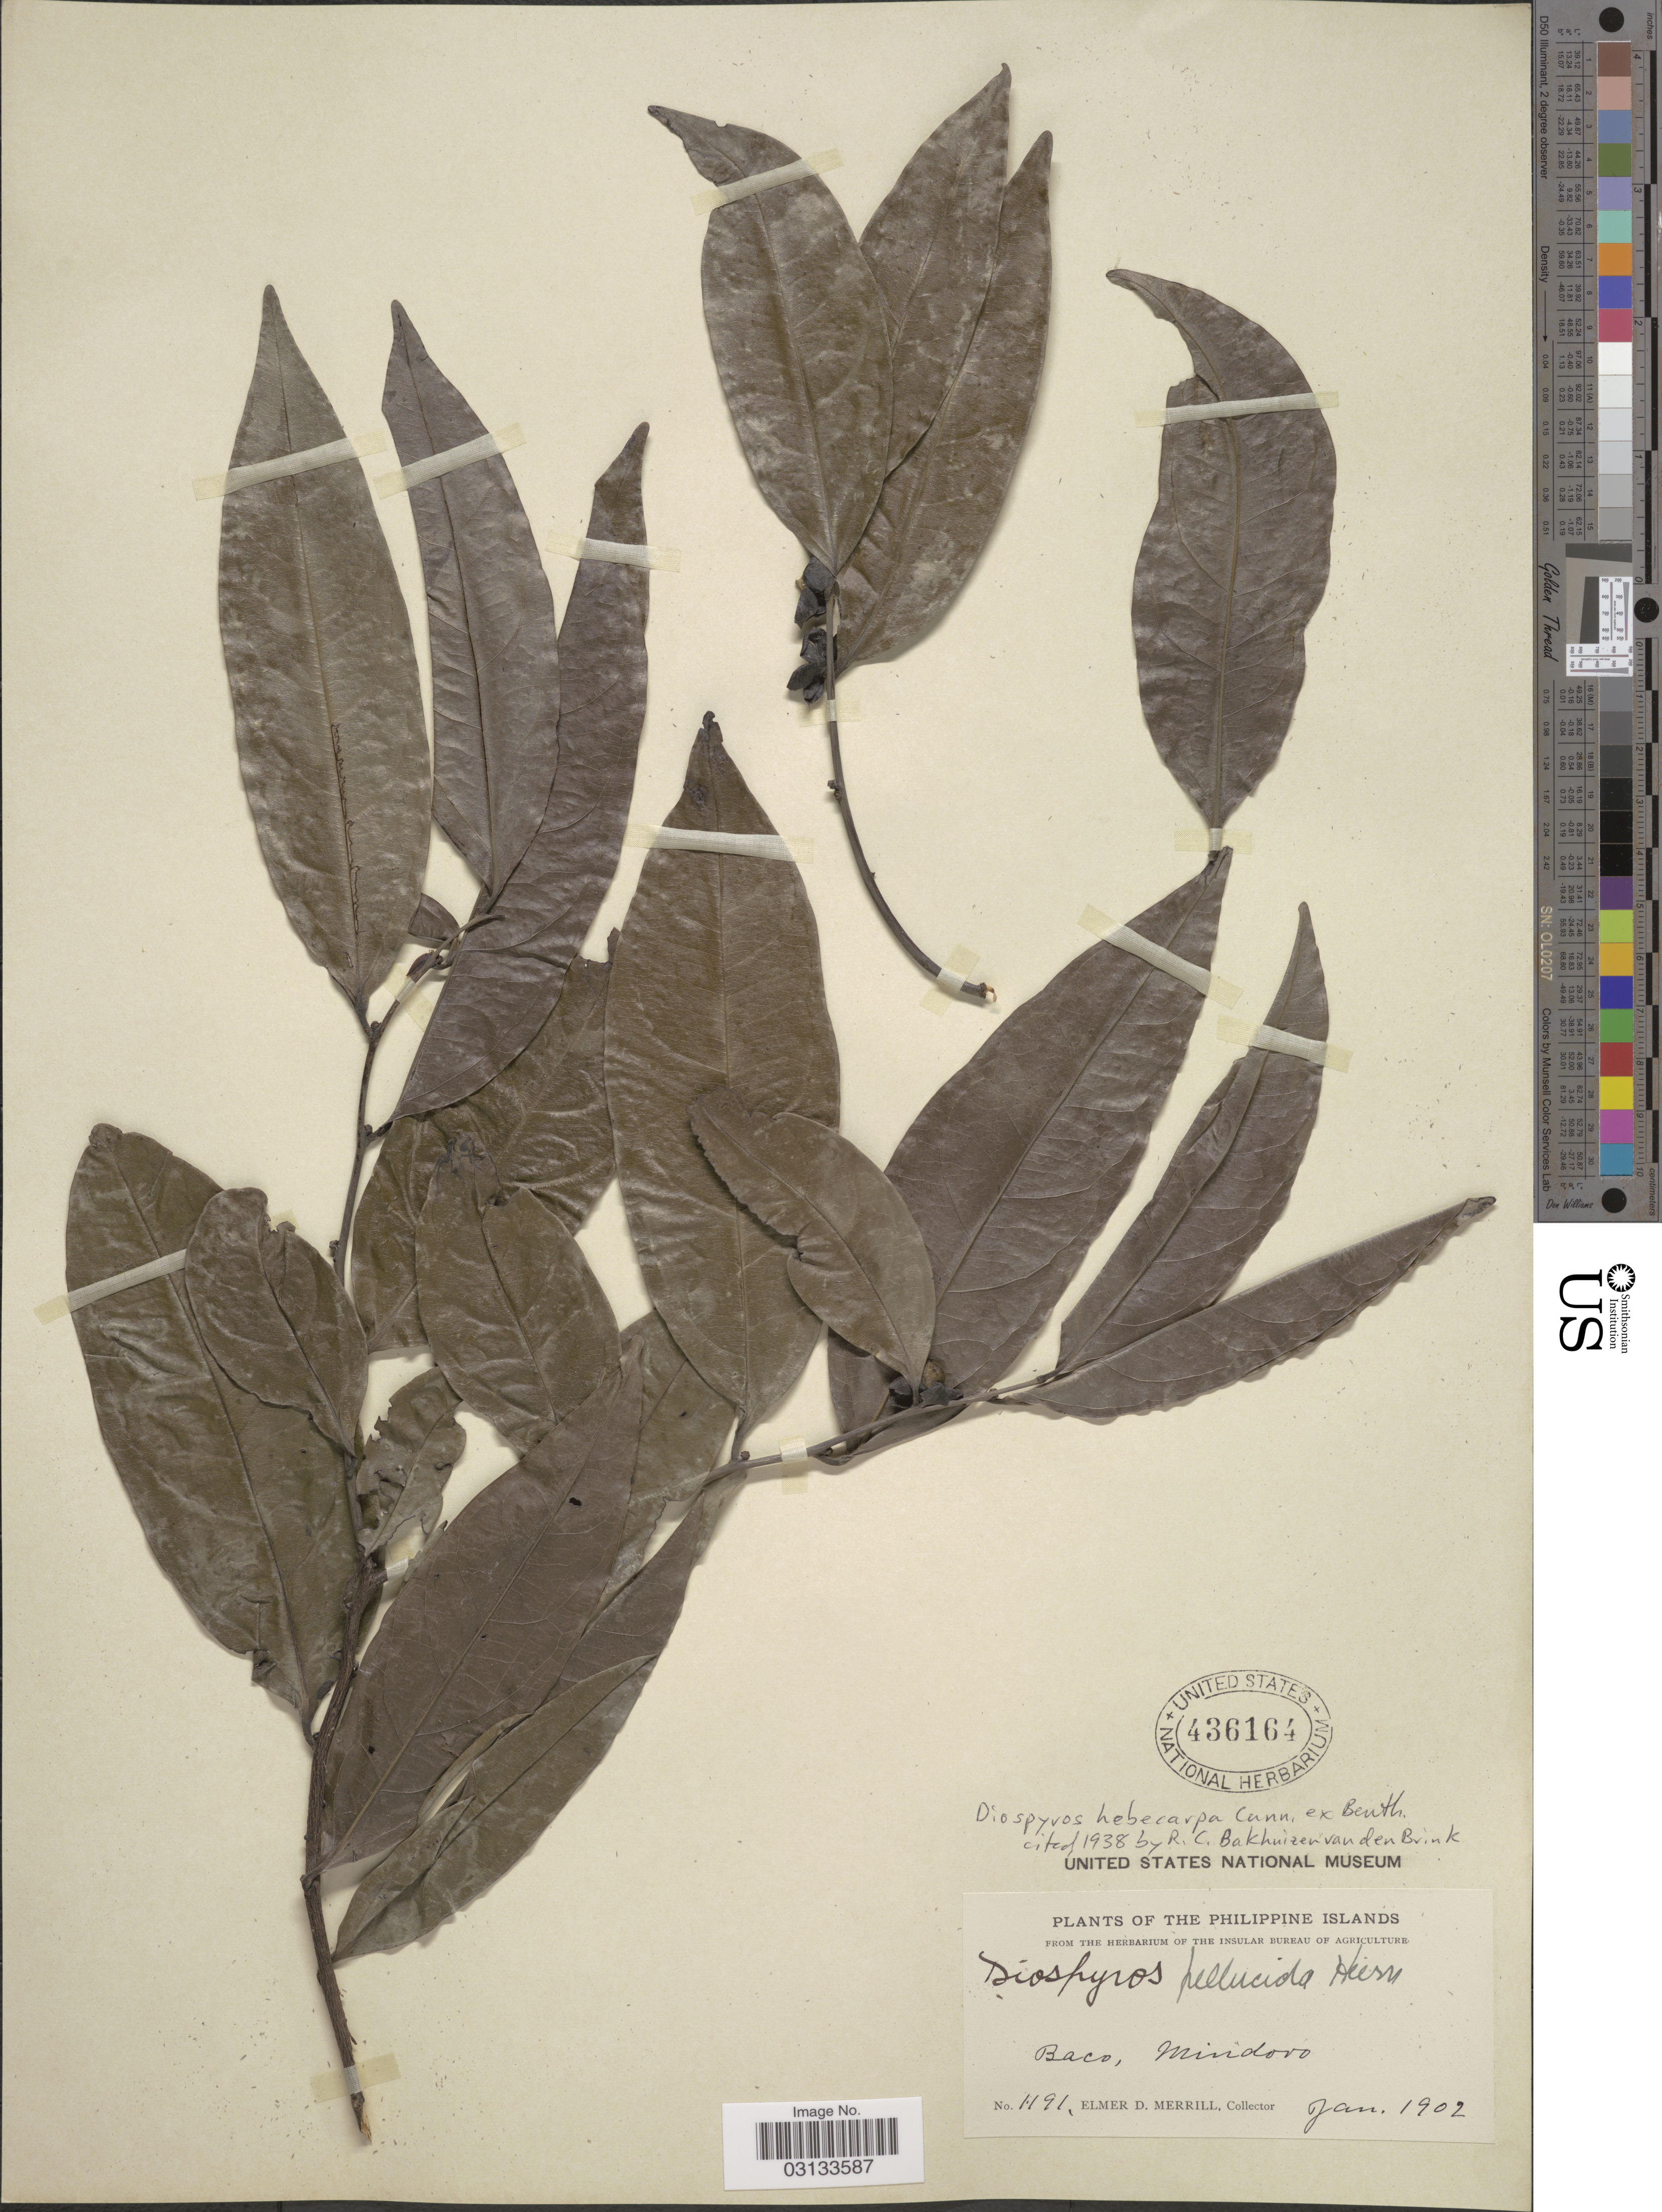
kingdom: Plantae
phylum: Tracheophyta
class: Magnoliopsida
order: Ericales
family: Ebenaceae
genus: Diospyros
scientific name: Diospyros hebecarpa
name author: Cunn. ex Benth.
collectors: E. D. Merrill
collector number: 1191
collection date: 1902-01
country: Philippines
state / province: Mimaropa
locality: Baco, Mindoro.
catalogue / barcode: US 436164